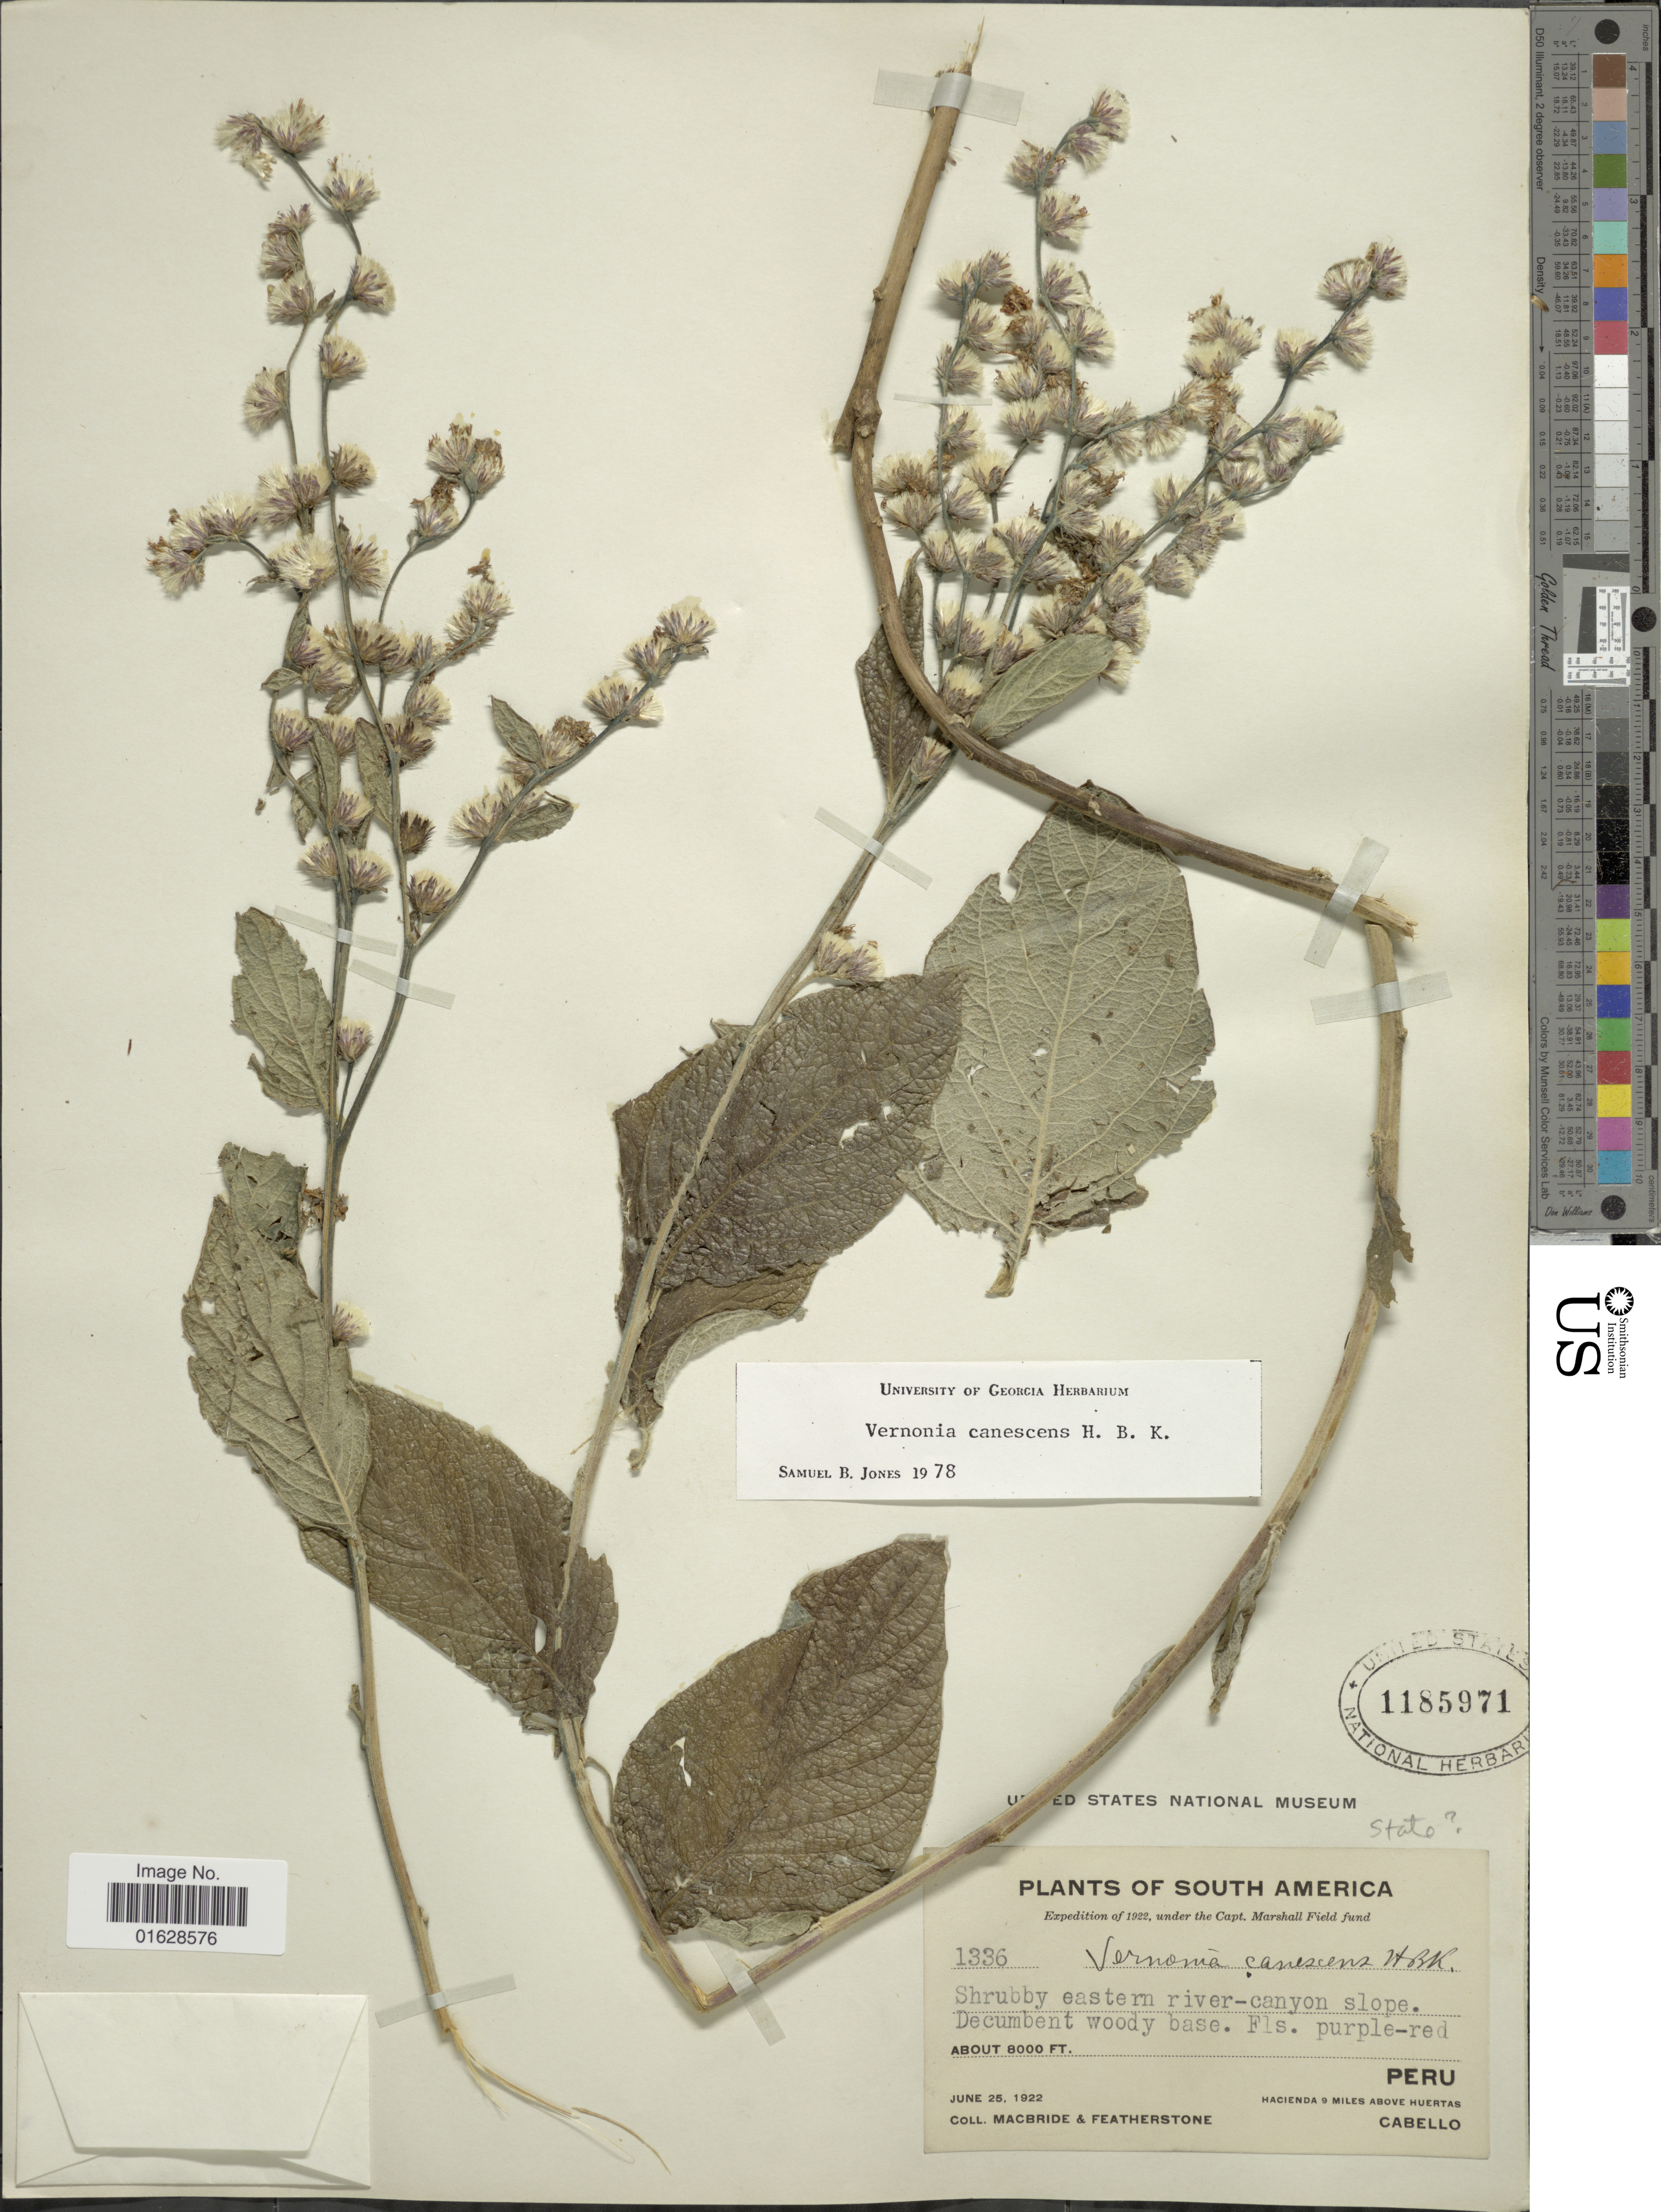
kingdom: Plantae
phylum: Tracheophyta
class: Magnoliopsida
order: Asterales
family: Asteraceae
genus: Lepidaploa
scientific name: Lepidaploa canescens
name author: (Kunth) H. Rob.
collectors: Macbride, -- & -. Featherstone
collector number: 1336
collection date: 1922-06-25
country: Peru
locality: South America. Peru. Hacienda 9 miles above Huertas. Cabello. Shrubby eastern river-canyon slope.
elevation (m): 2438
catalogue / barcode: US 1185971